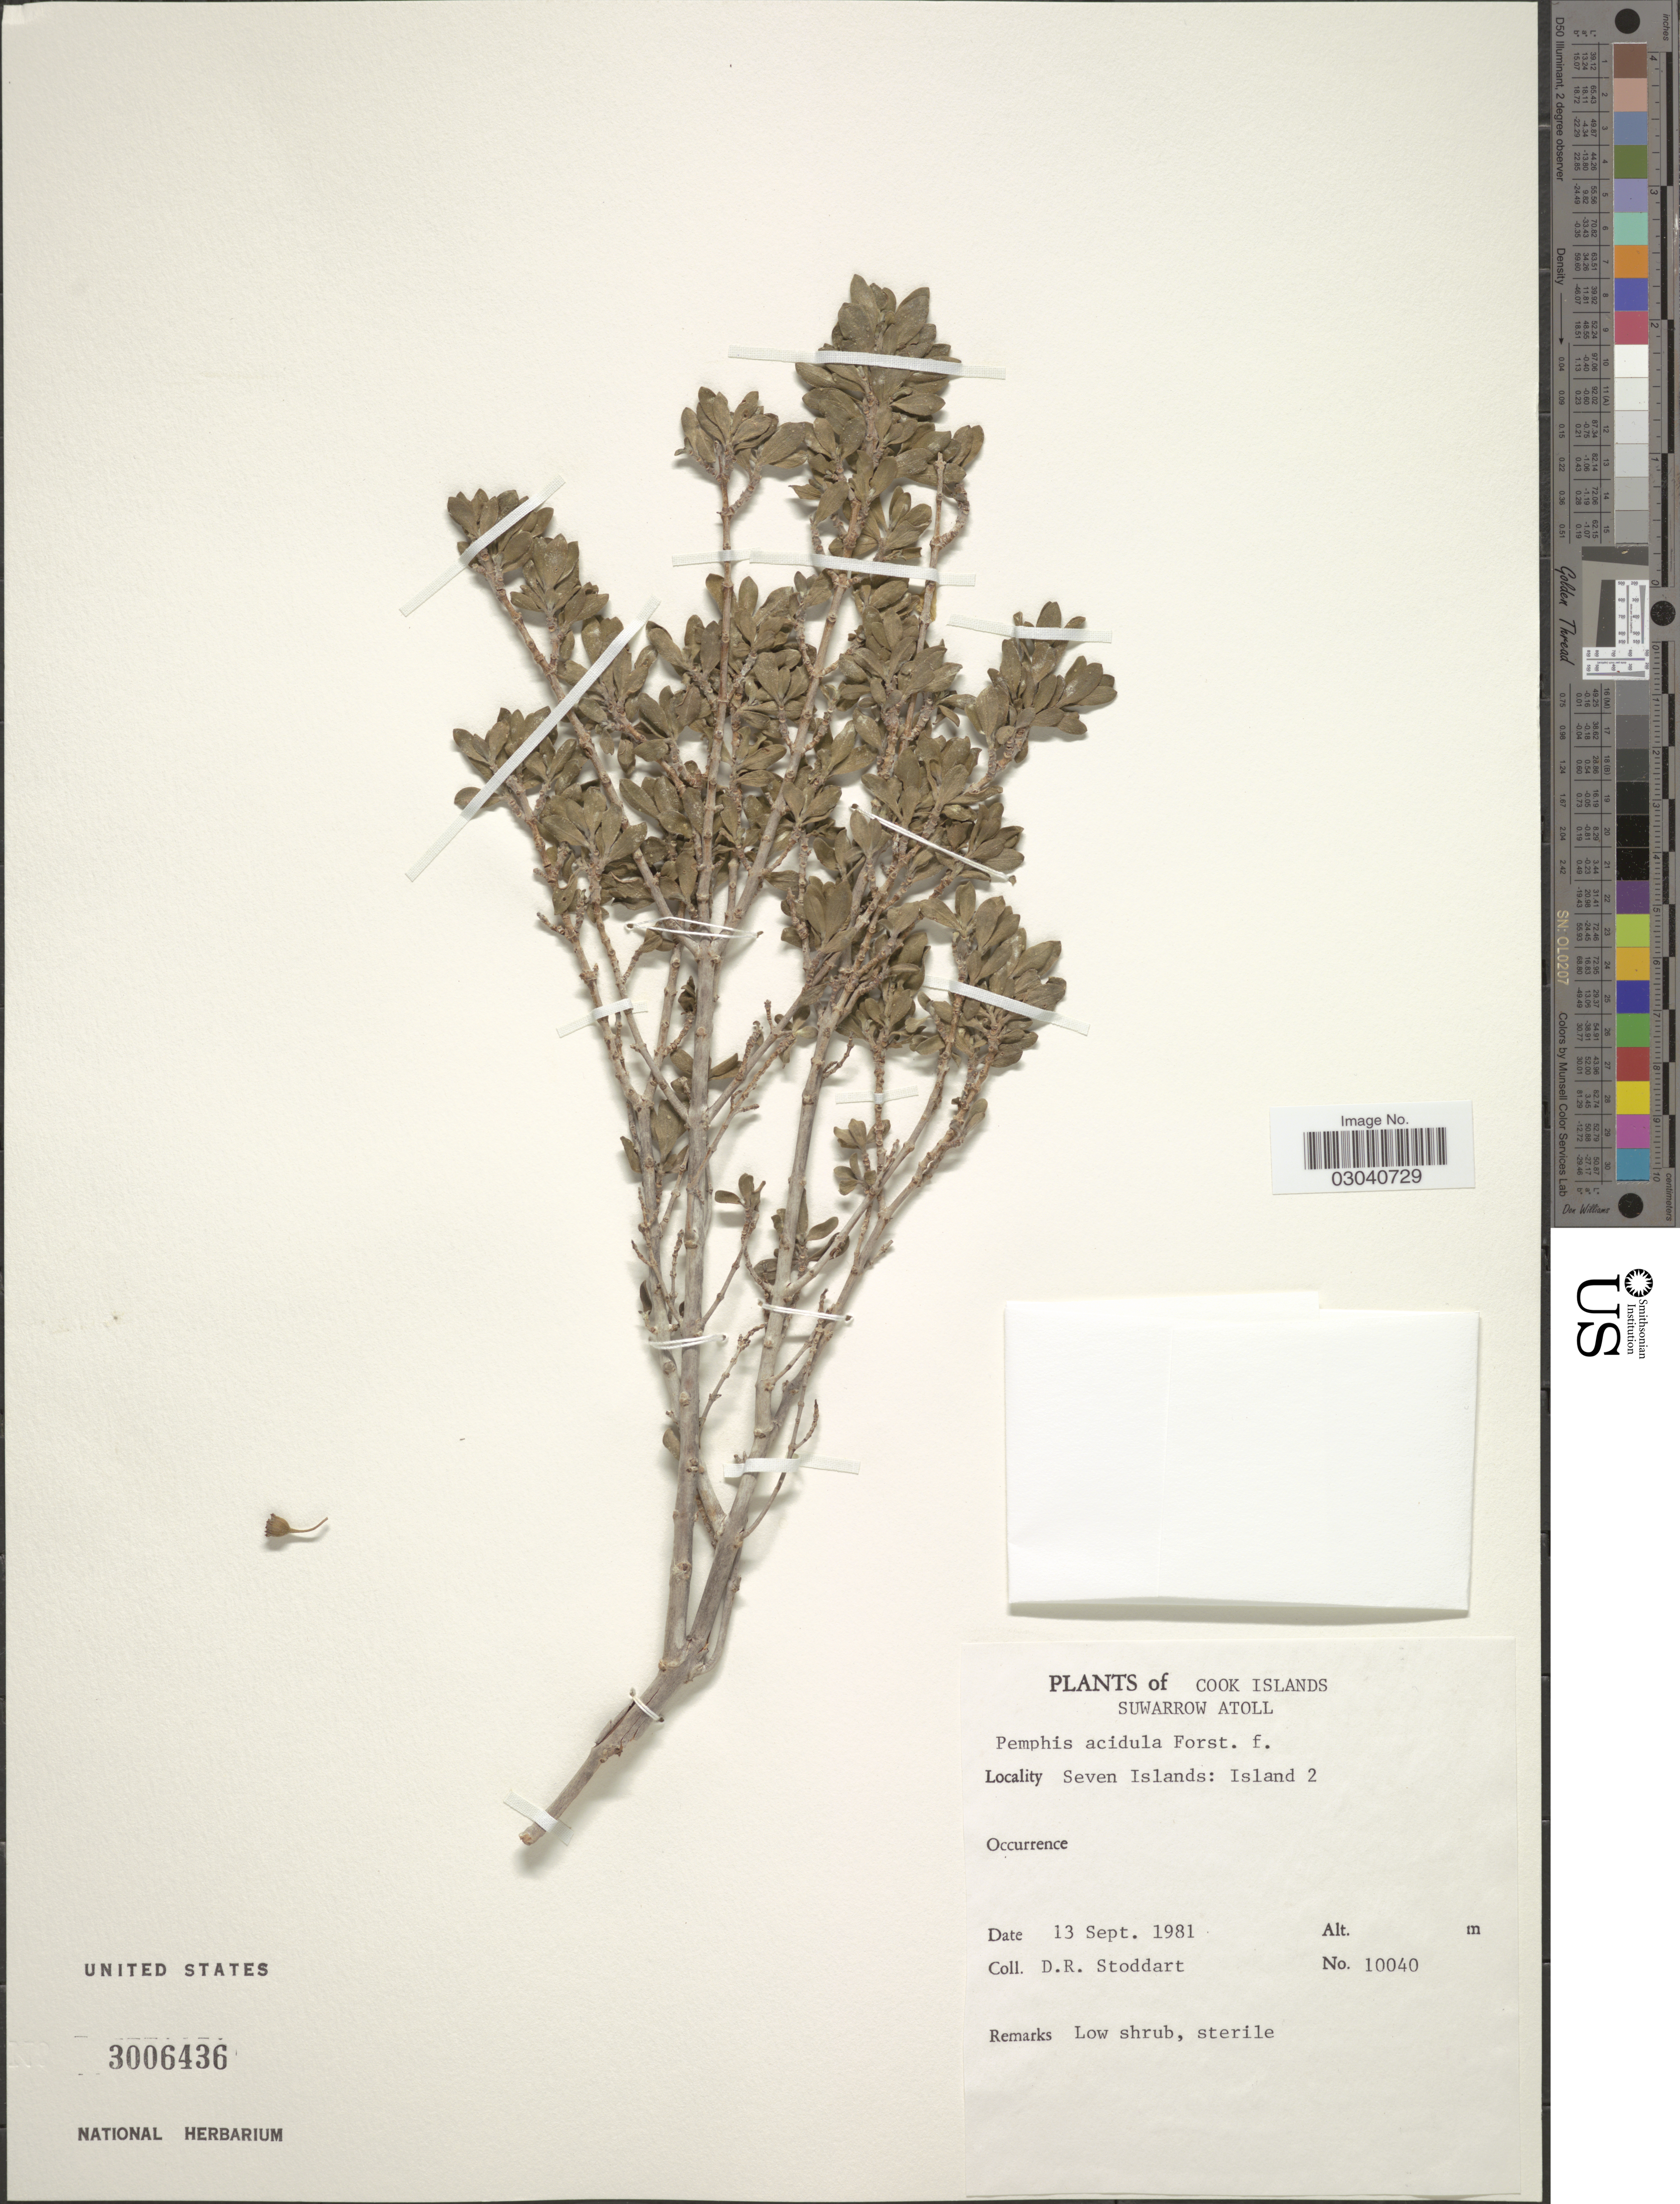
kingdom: Plantae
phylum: Tracheophyta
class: Magnoliopsida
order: Myrtales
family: Lythraceae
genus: Pemphis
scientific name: Pemphis acidula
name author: J.R. Forst. & G. Forst.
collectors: D. R. Stoddart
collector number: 10040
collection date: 1981-09-13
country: Cook Islands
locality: Suwarrow Atoll. Seven Islands: Island 2.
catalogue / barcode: US 3006436